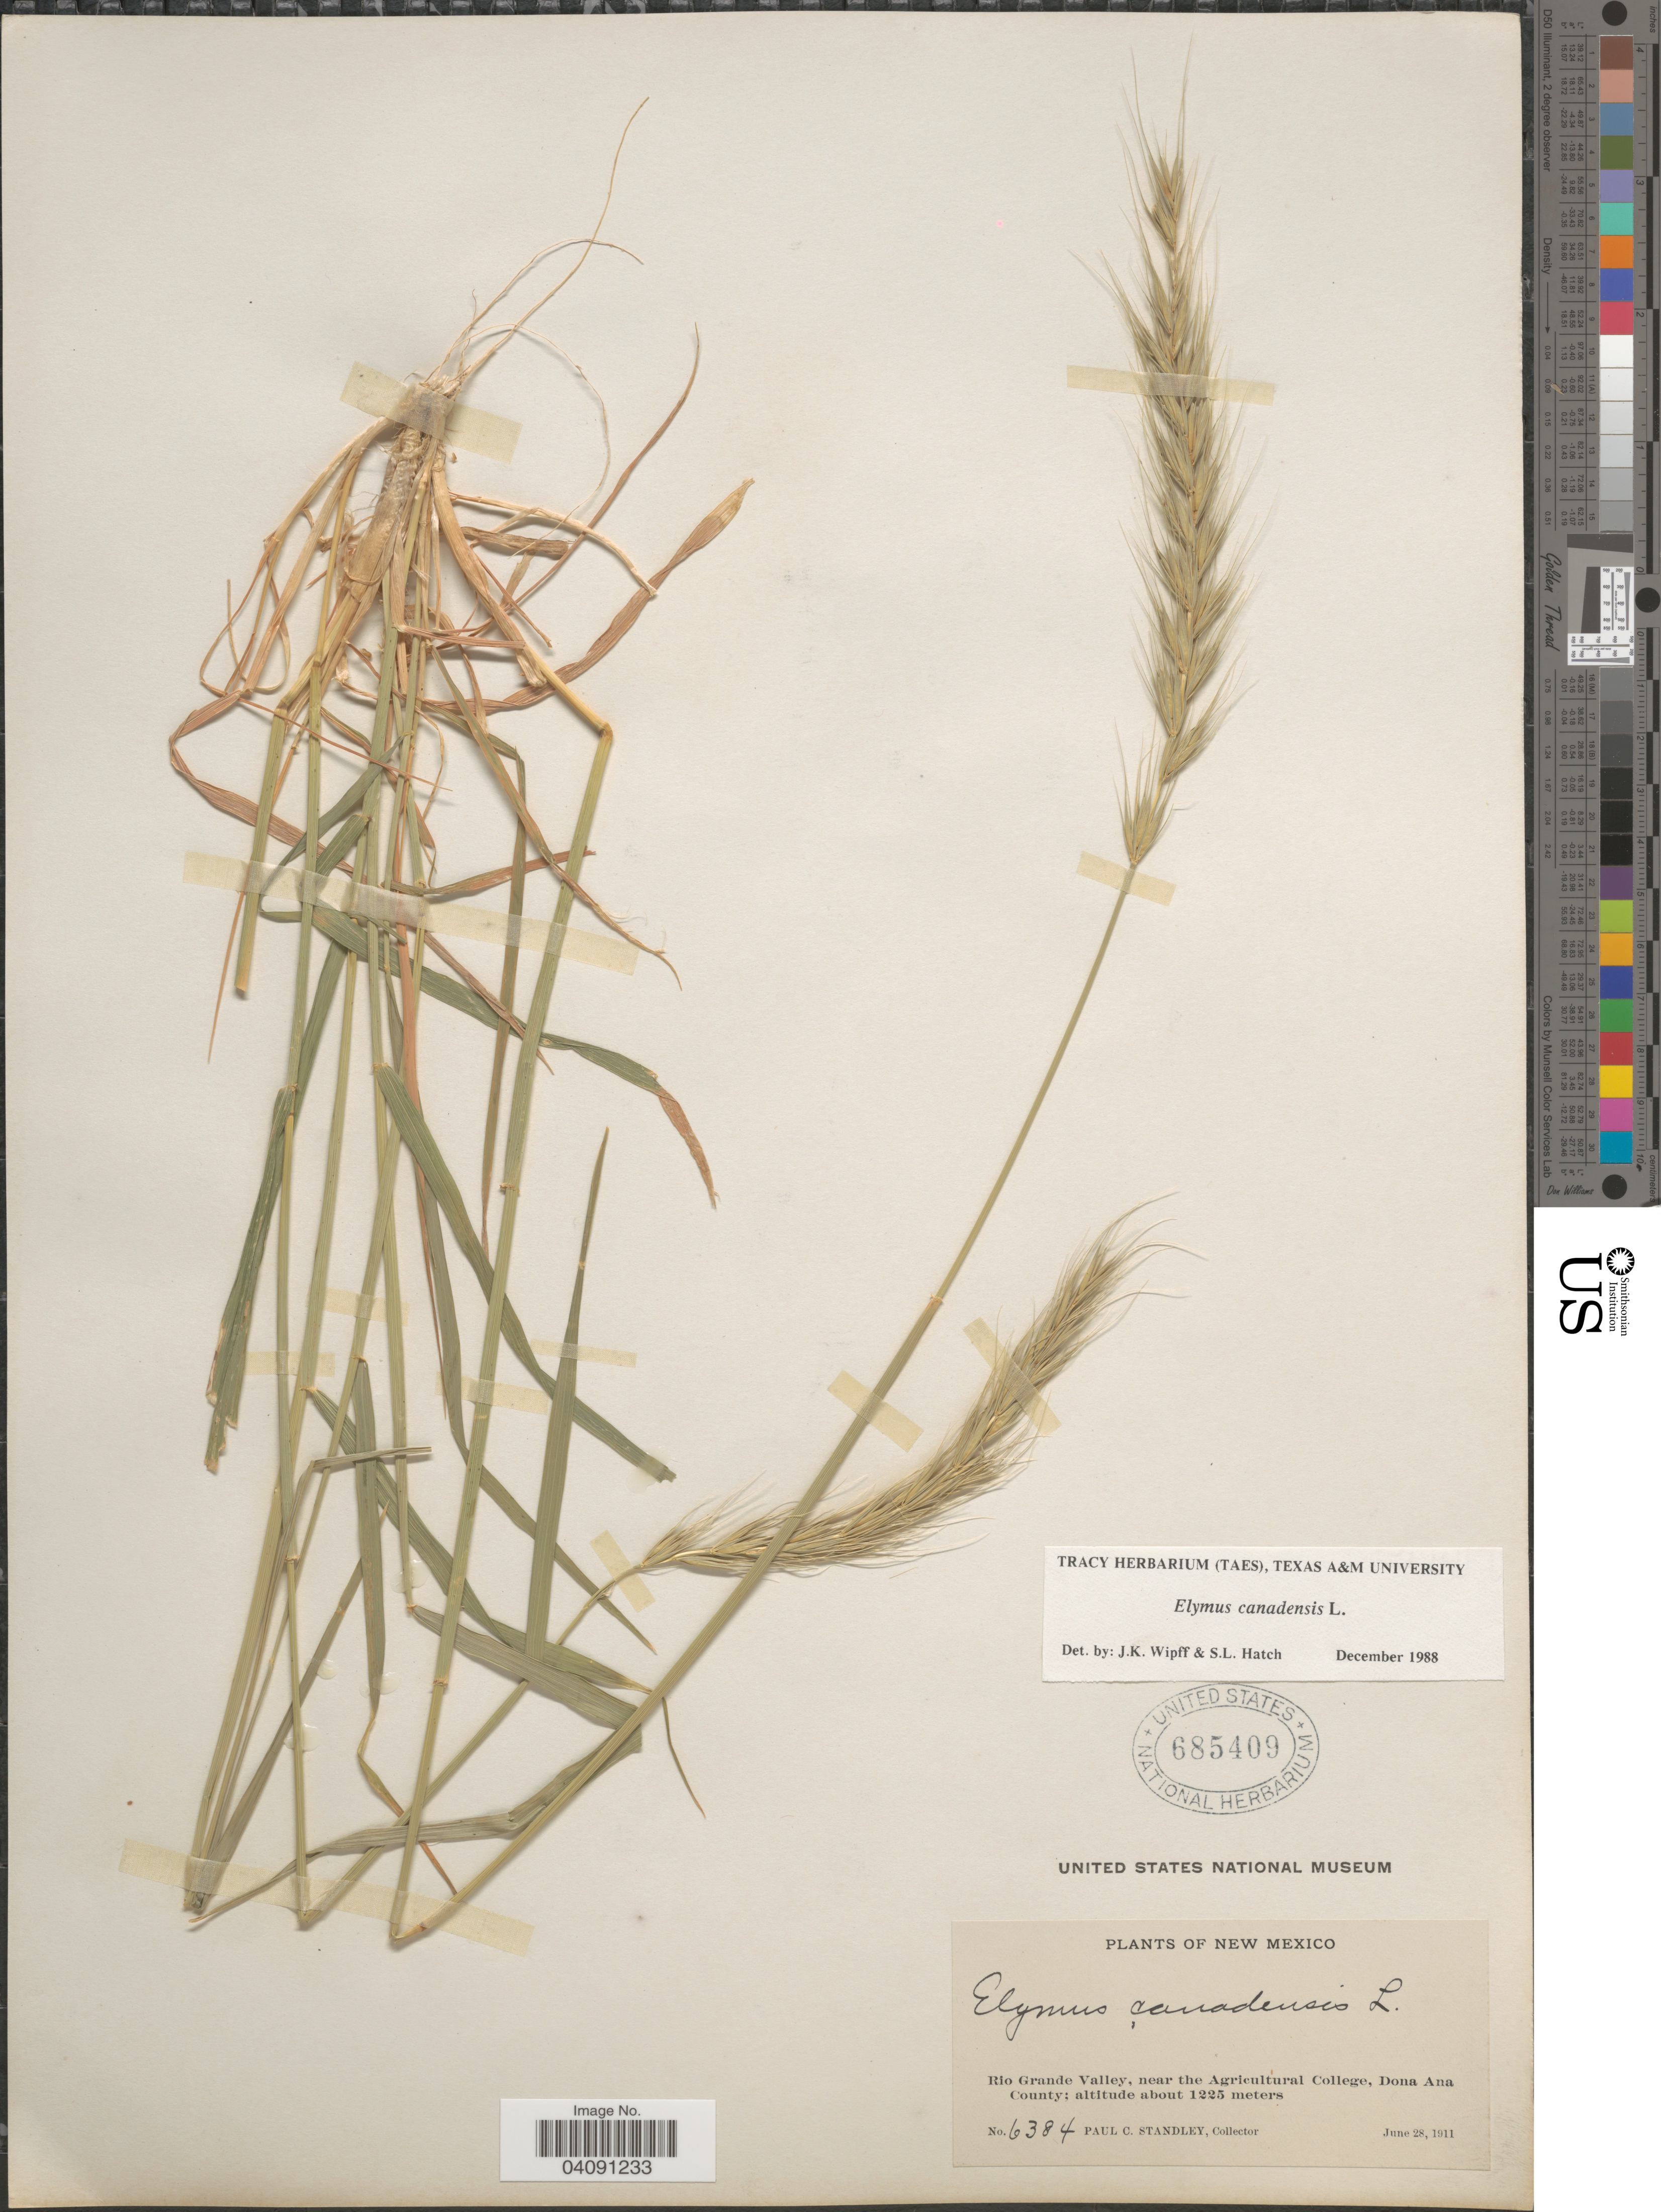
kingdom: Plantae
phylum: Tracheophyta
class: Liliopsida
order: Poales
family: Poaceae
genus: Elymus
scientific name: Elymus canadensis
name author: L.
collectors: P. C. Standley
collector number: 6384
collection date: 1911-06-28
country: United States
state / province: New Mexico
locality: Rio Grande Valley, near the Agricultural College, Dona Ana County.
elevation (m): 1225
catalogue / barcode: US 685409